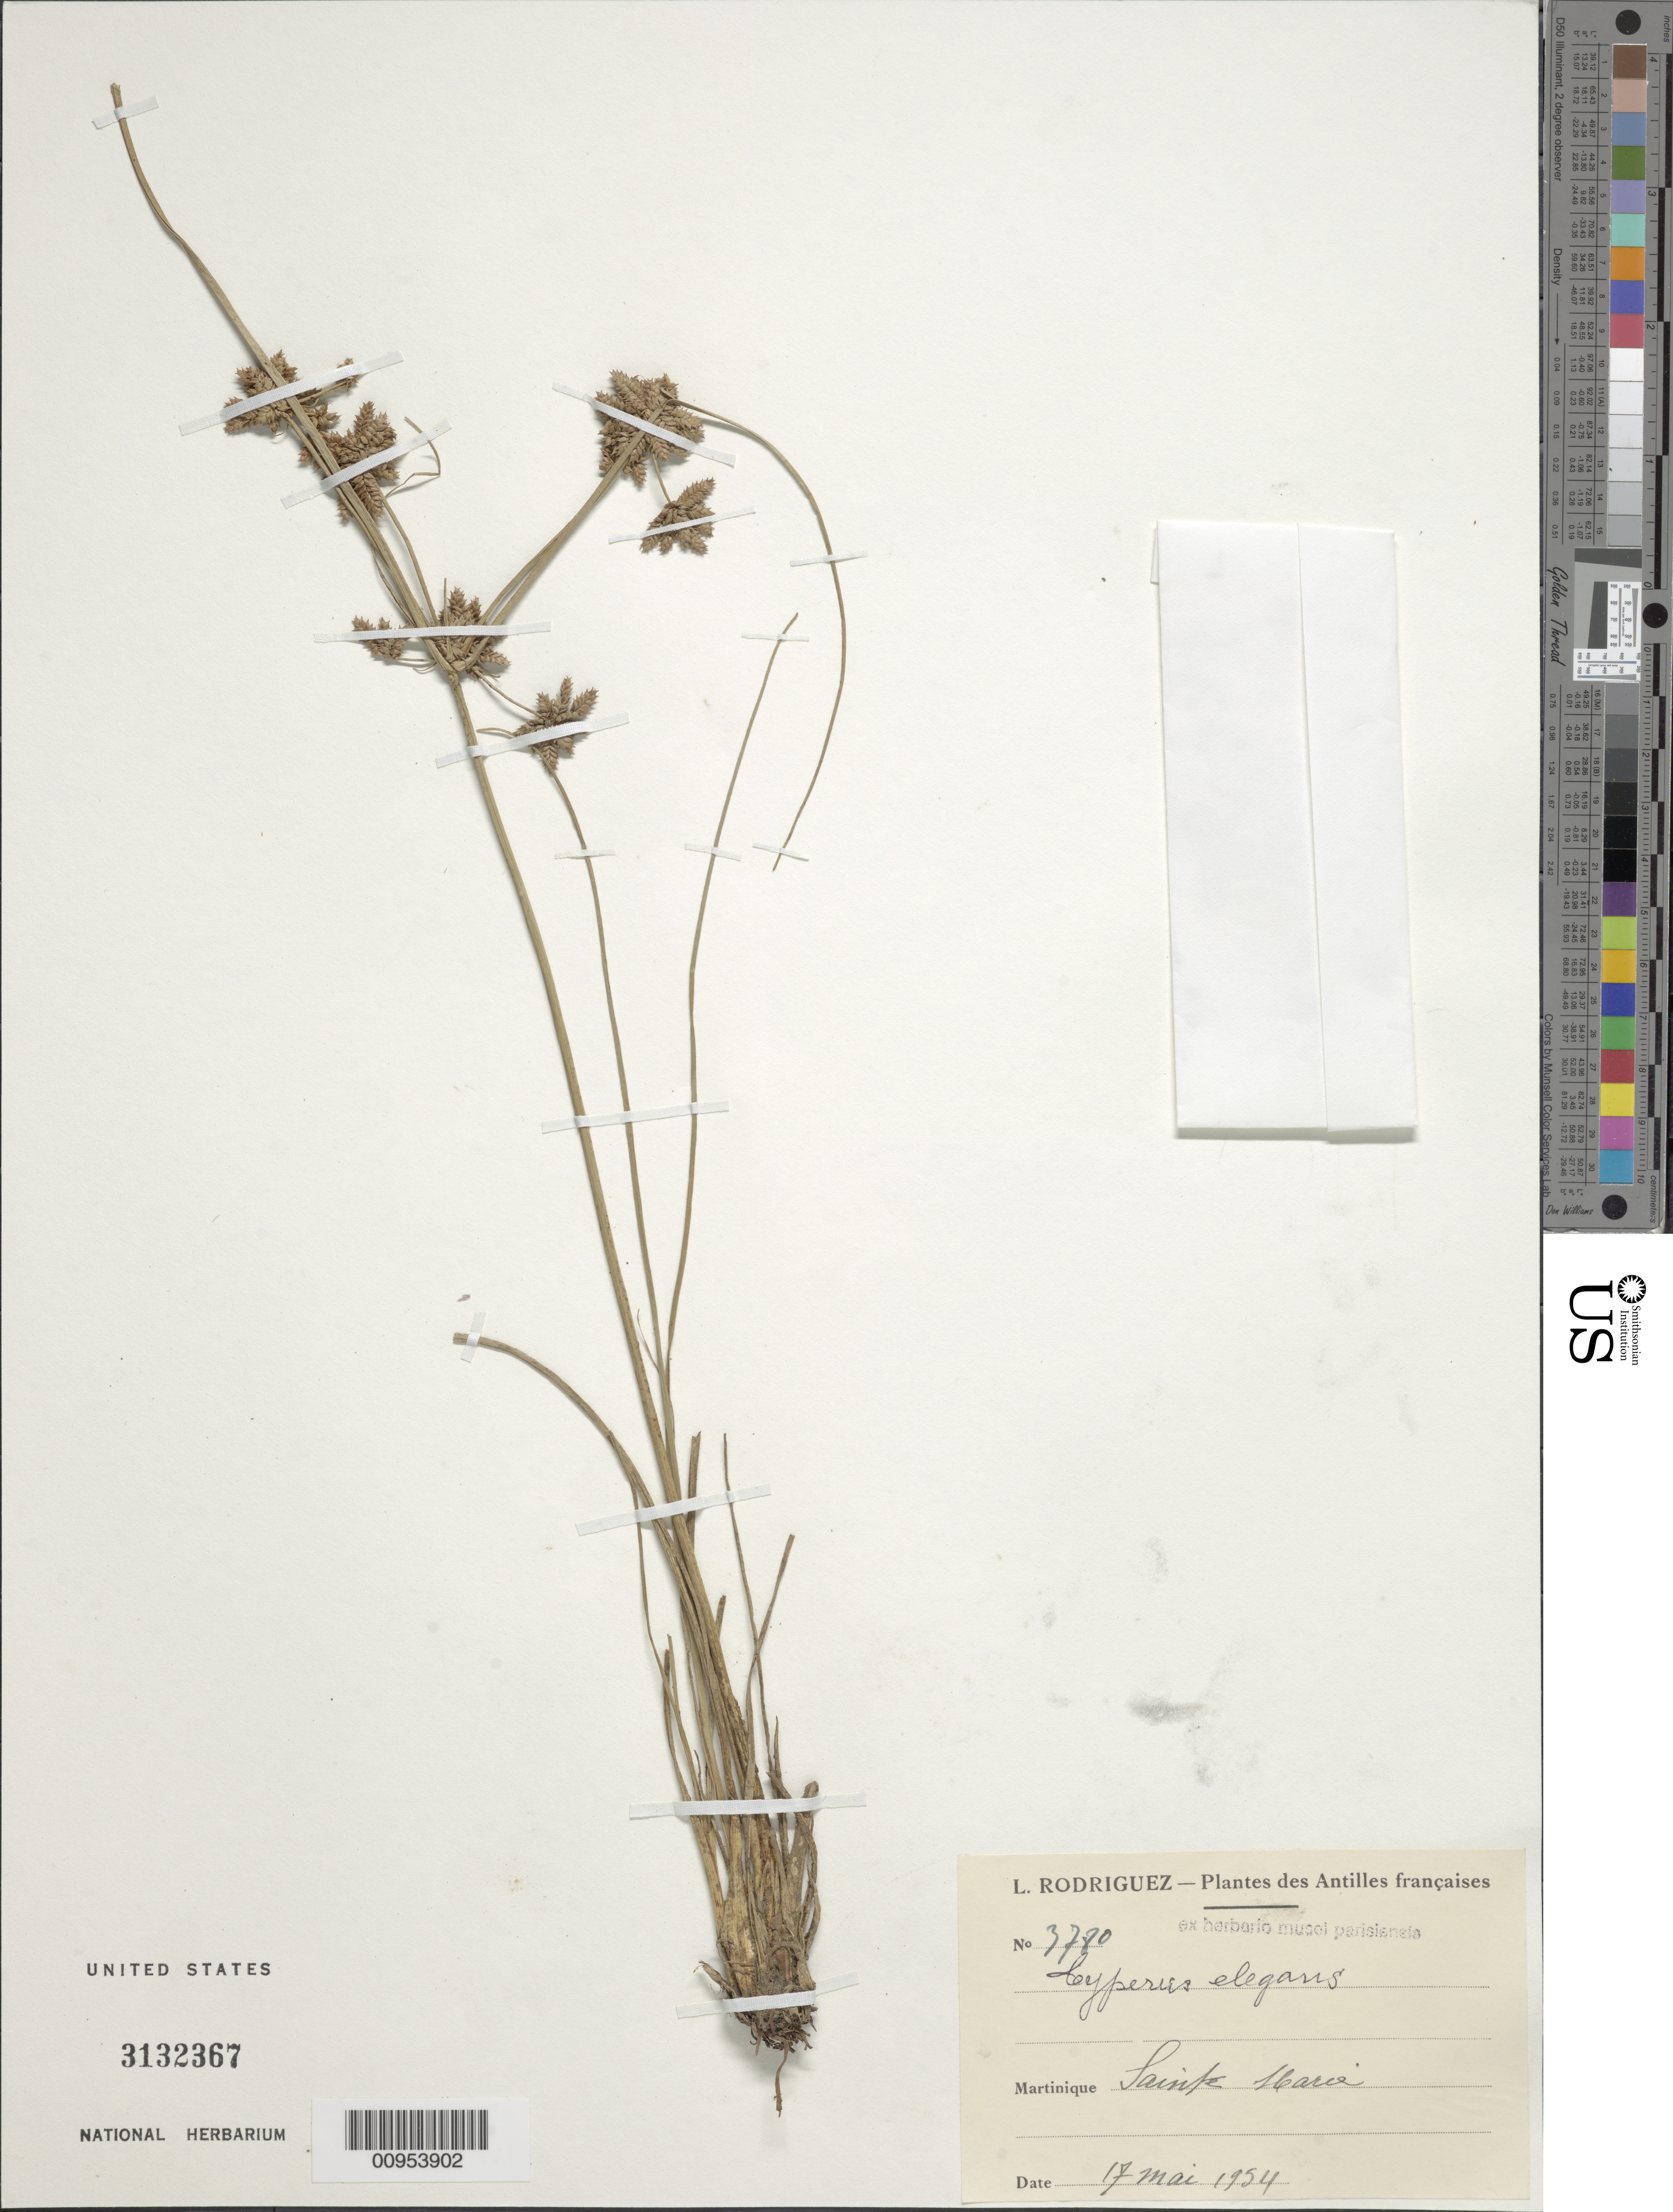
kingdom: Plantae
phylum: Tracheophyta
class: Liliopsida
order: Poales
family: Cyperaceae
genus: Cyperus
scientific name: Cyperus elegans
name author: L.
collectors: L. Rodriguez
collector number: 3780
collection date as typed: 17 May 1954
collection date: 1954-05-17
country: Martinique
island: Martinique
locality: Sainte Maria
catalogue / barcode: US 3132367